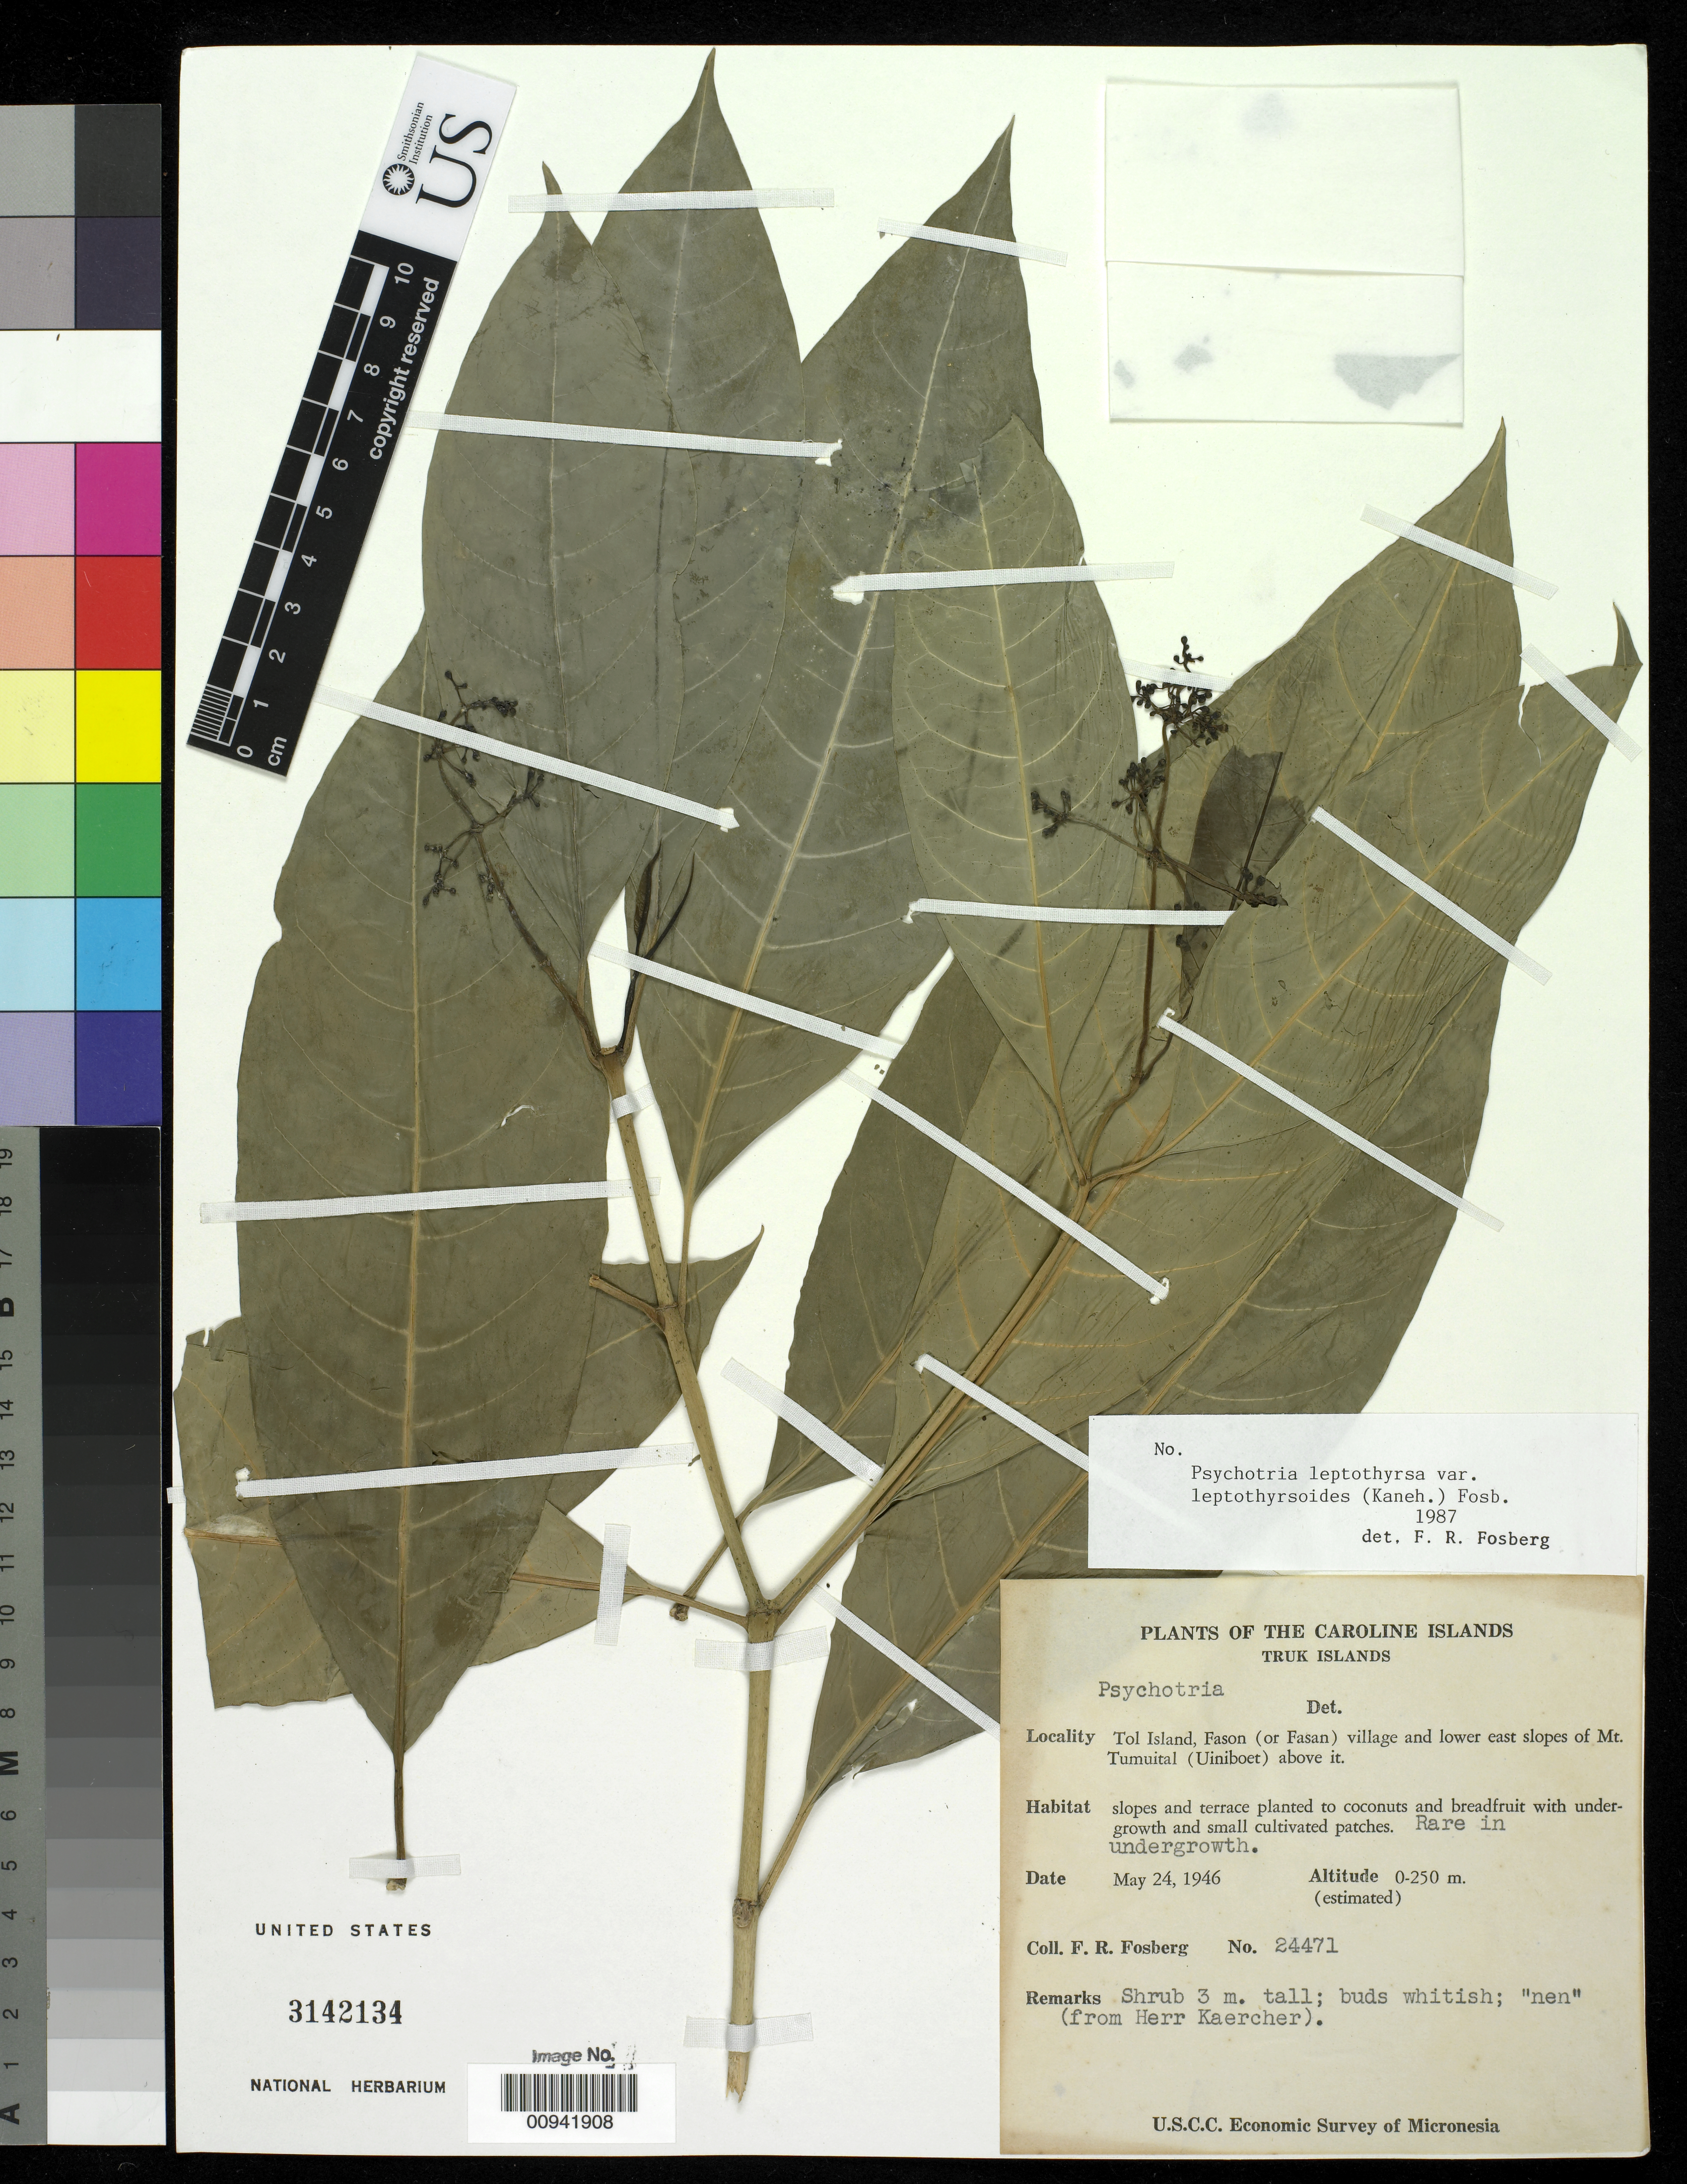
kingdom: Plantae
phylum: Tracheophyta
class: Magnoliopsida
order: Gentianales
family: Rubiaceae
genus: Psychotria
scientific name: Psychotria leptothyrsa var. leptothyrsoides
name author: (Kaneh.) Barrabé et al.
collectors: F. R. Fosberg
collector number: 24471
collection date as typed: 24 May 1946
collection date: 1946-05-24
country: Micronesia, Federated States of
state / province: Truk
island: Tol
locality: Fason (or Fason) village and lower east slopes of Mt. Tumuital (Uiniboet) above it.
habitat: slopes and terrace planted to coconuts and breadfruit with undergrowth and small culivated patches.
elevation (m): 0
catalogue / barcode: US 3142134